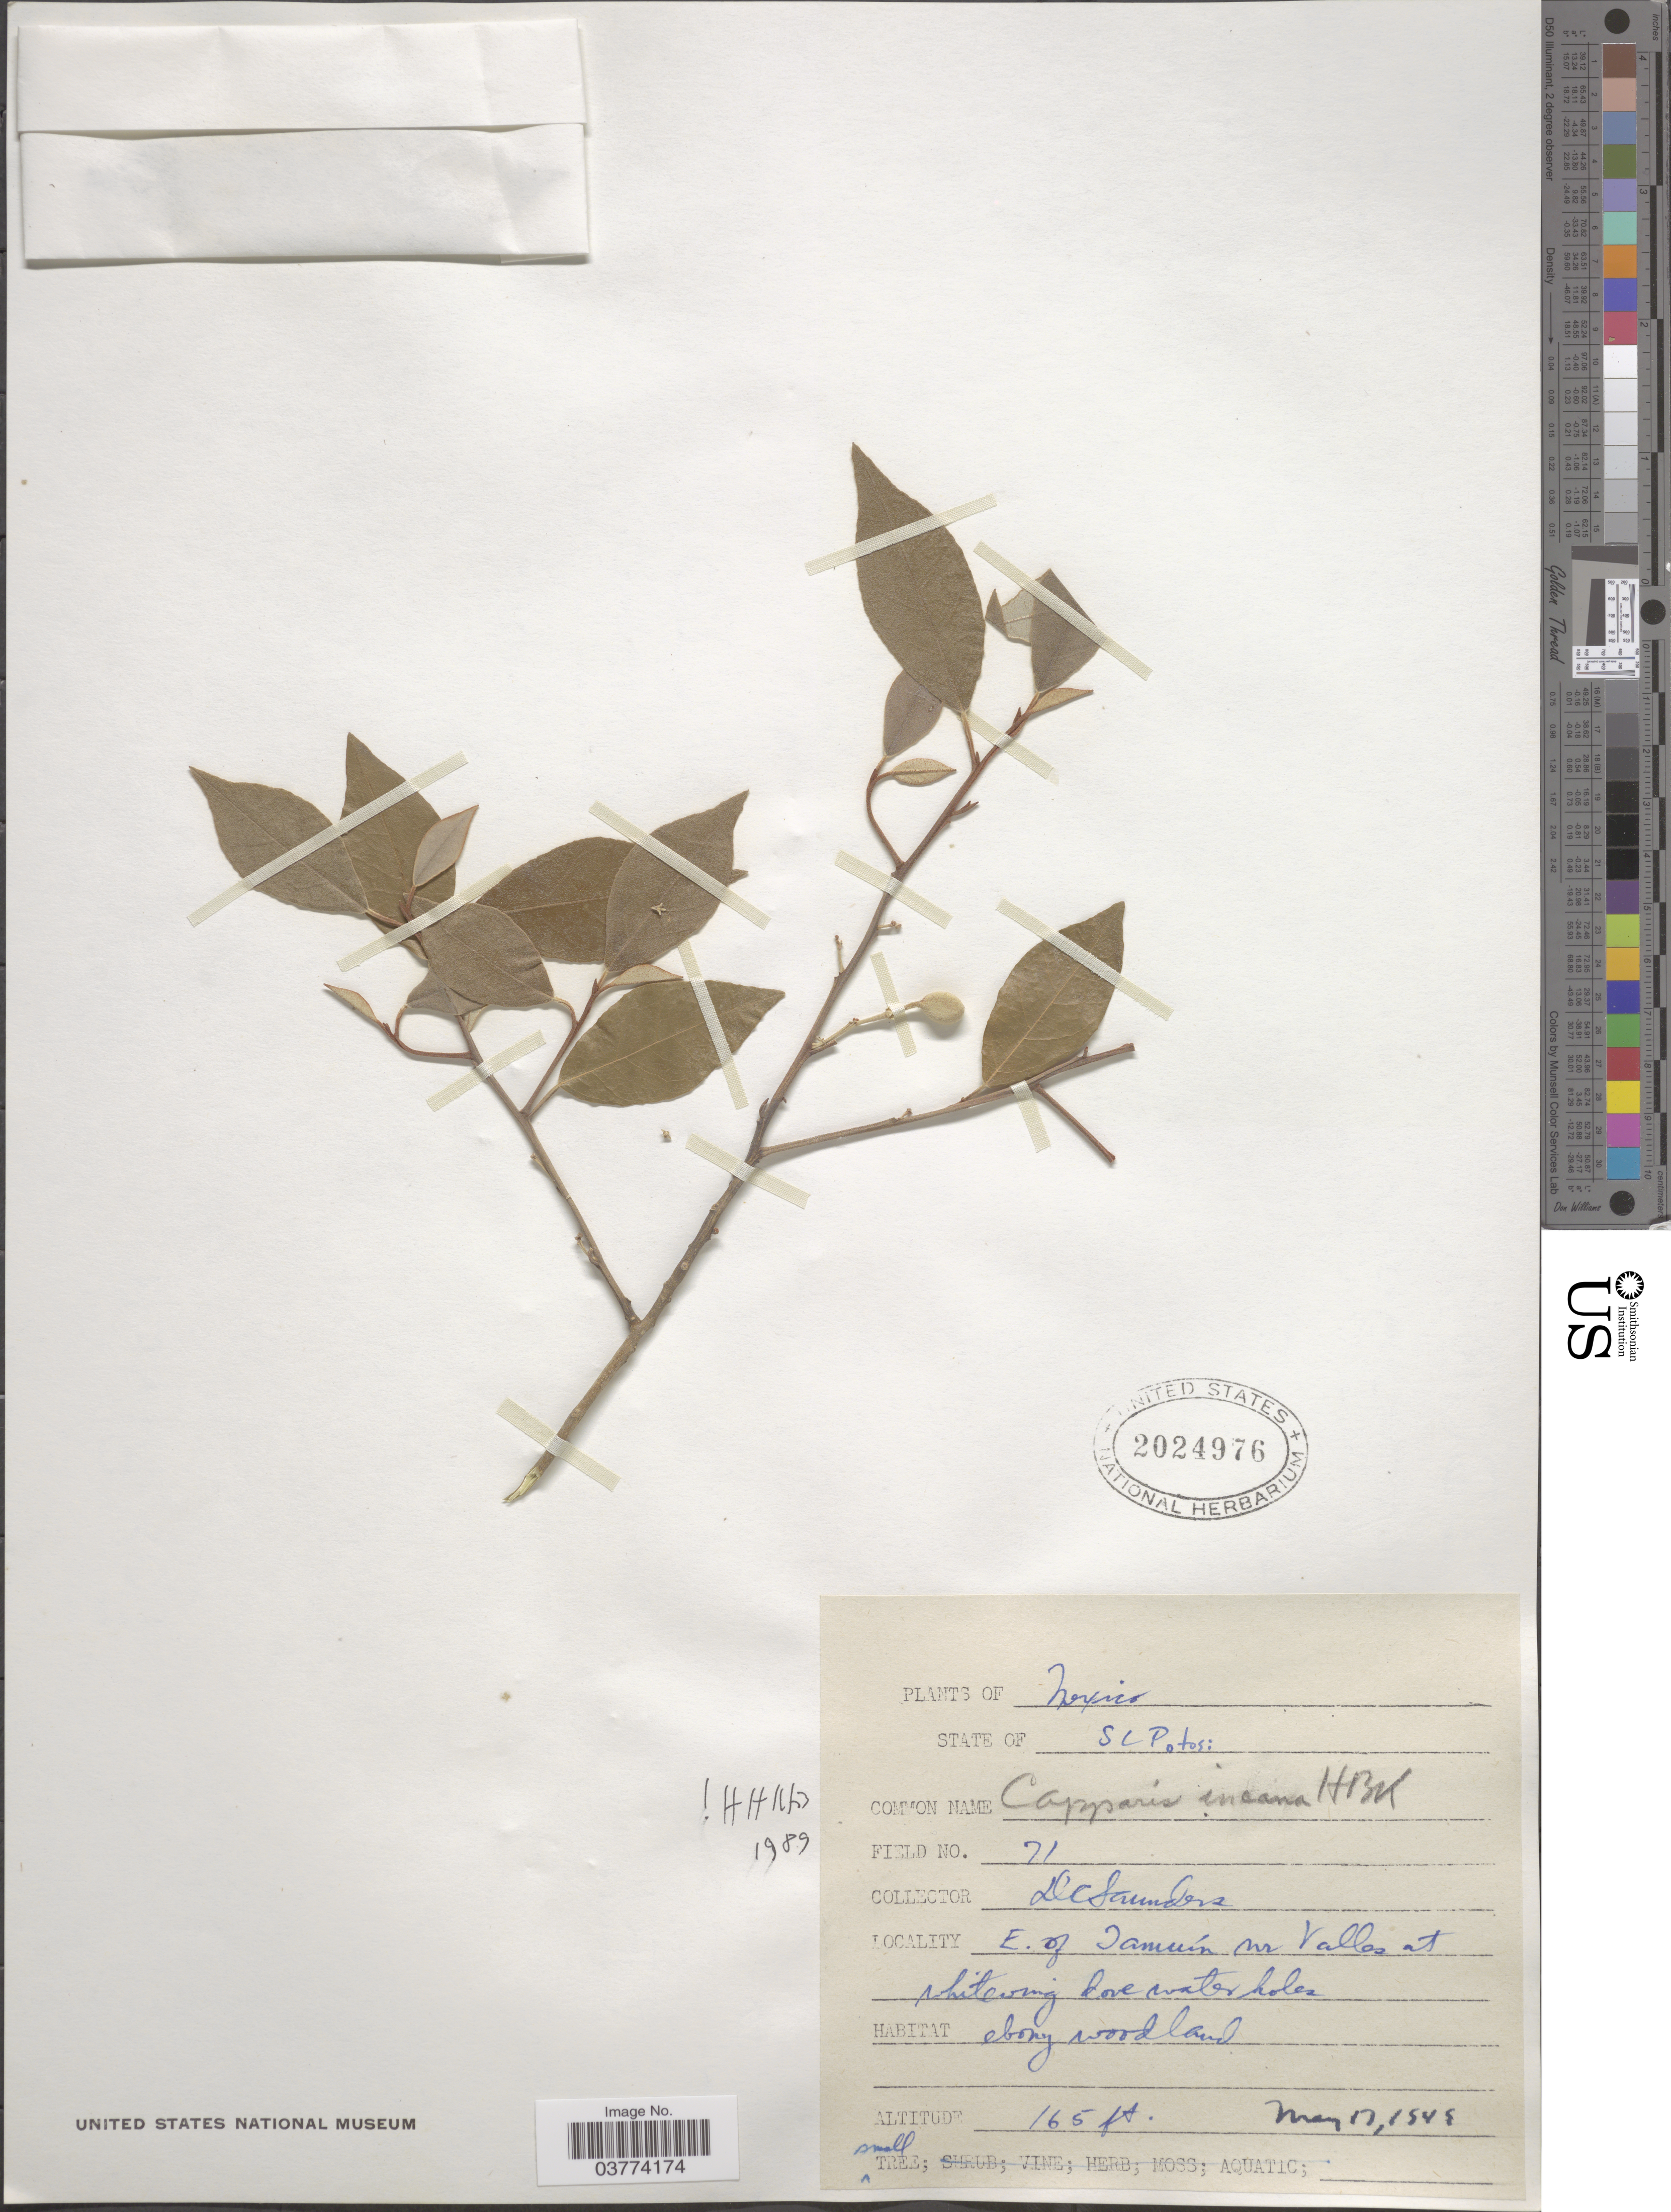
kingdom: Plantae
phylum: Tracheophyta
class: Magnoliopsida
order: Brassicales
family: Capparaceae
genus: Quadrella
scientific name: Quadrella incana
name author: (Kunth) Iltis & Cornejo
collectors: D. C. Saunders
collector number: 71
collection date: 1943-03-13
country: Mexico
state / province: San Luis Potosí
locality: E. of Jamuín nr Valles at Whitewing Cove waterholes.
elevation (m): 50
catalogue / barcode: US 2024976